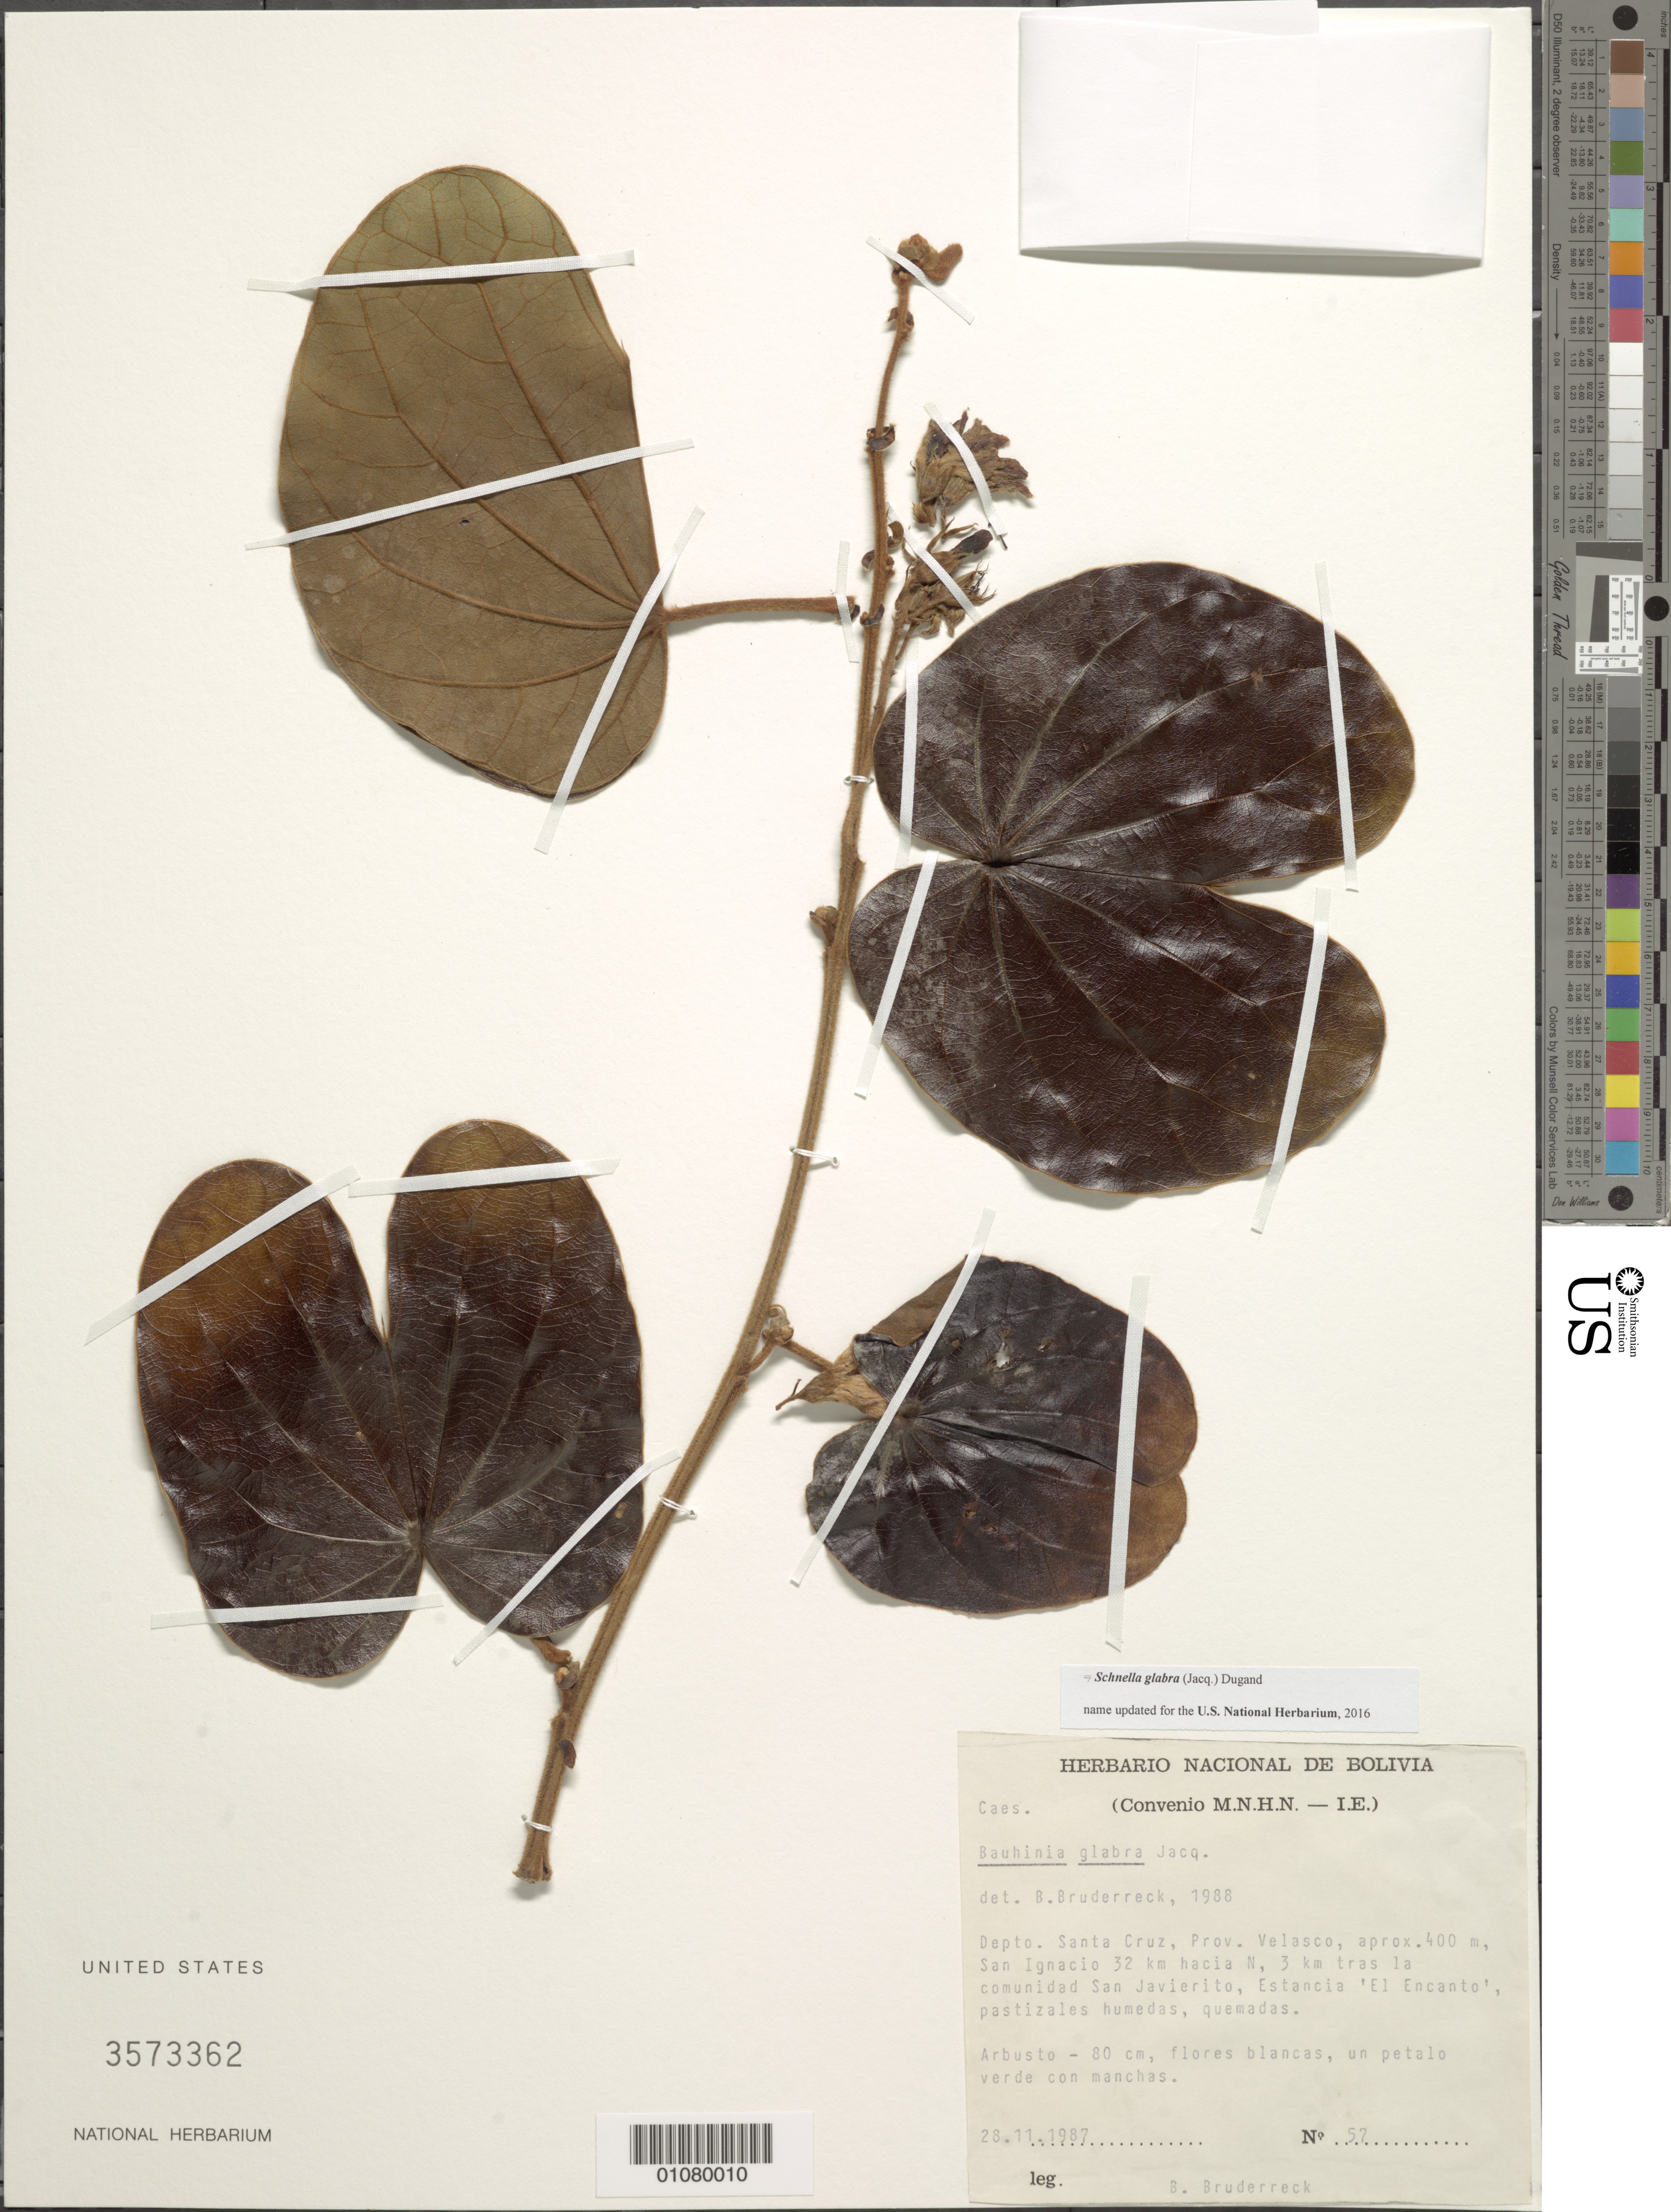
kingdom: Plantae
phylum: Tracheophyta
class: Magnoliopsida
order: Fabales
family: Fabaceae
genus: Schnella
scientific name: Schnella glabra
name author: (Jacq.) Dugand G.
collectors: B. Bruderreck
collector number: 57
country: Bolivia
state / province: Santa Cruz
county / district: Velasco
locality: San Ignacio, N of la comunidad San Javierito, Estancia "El Encanto"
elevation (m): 400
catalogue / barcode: US 3573362